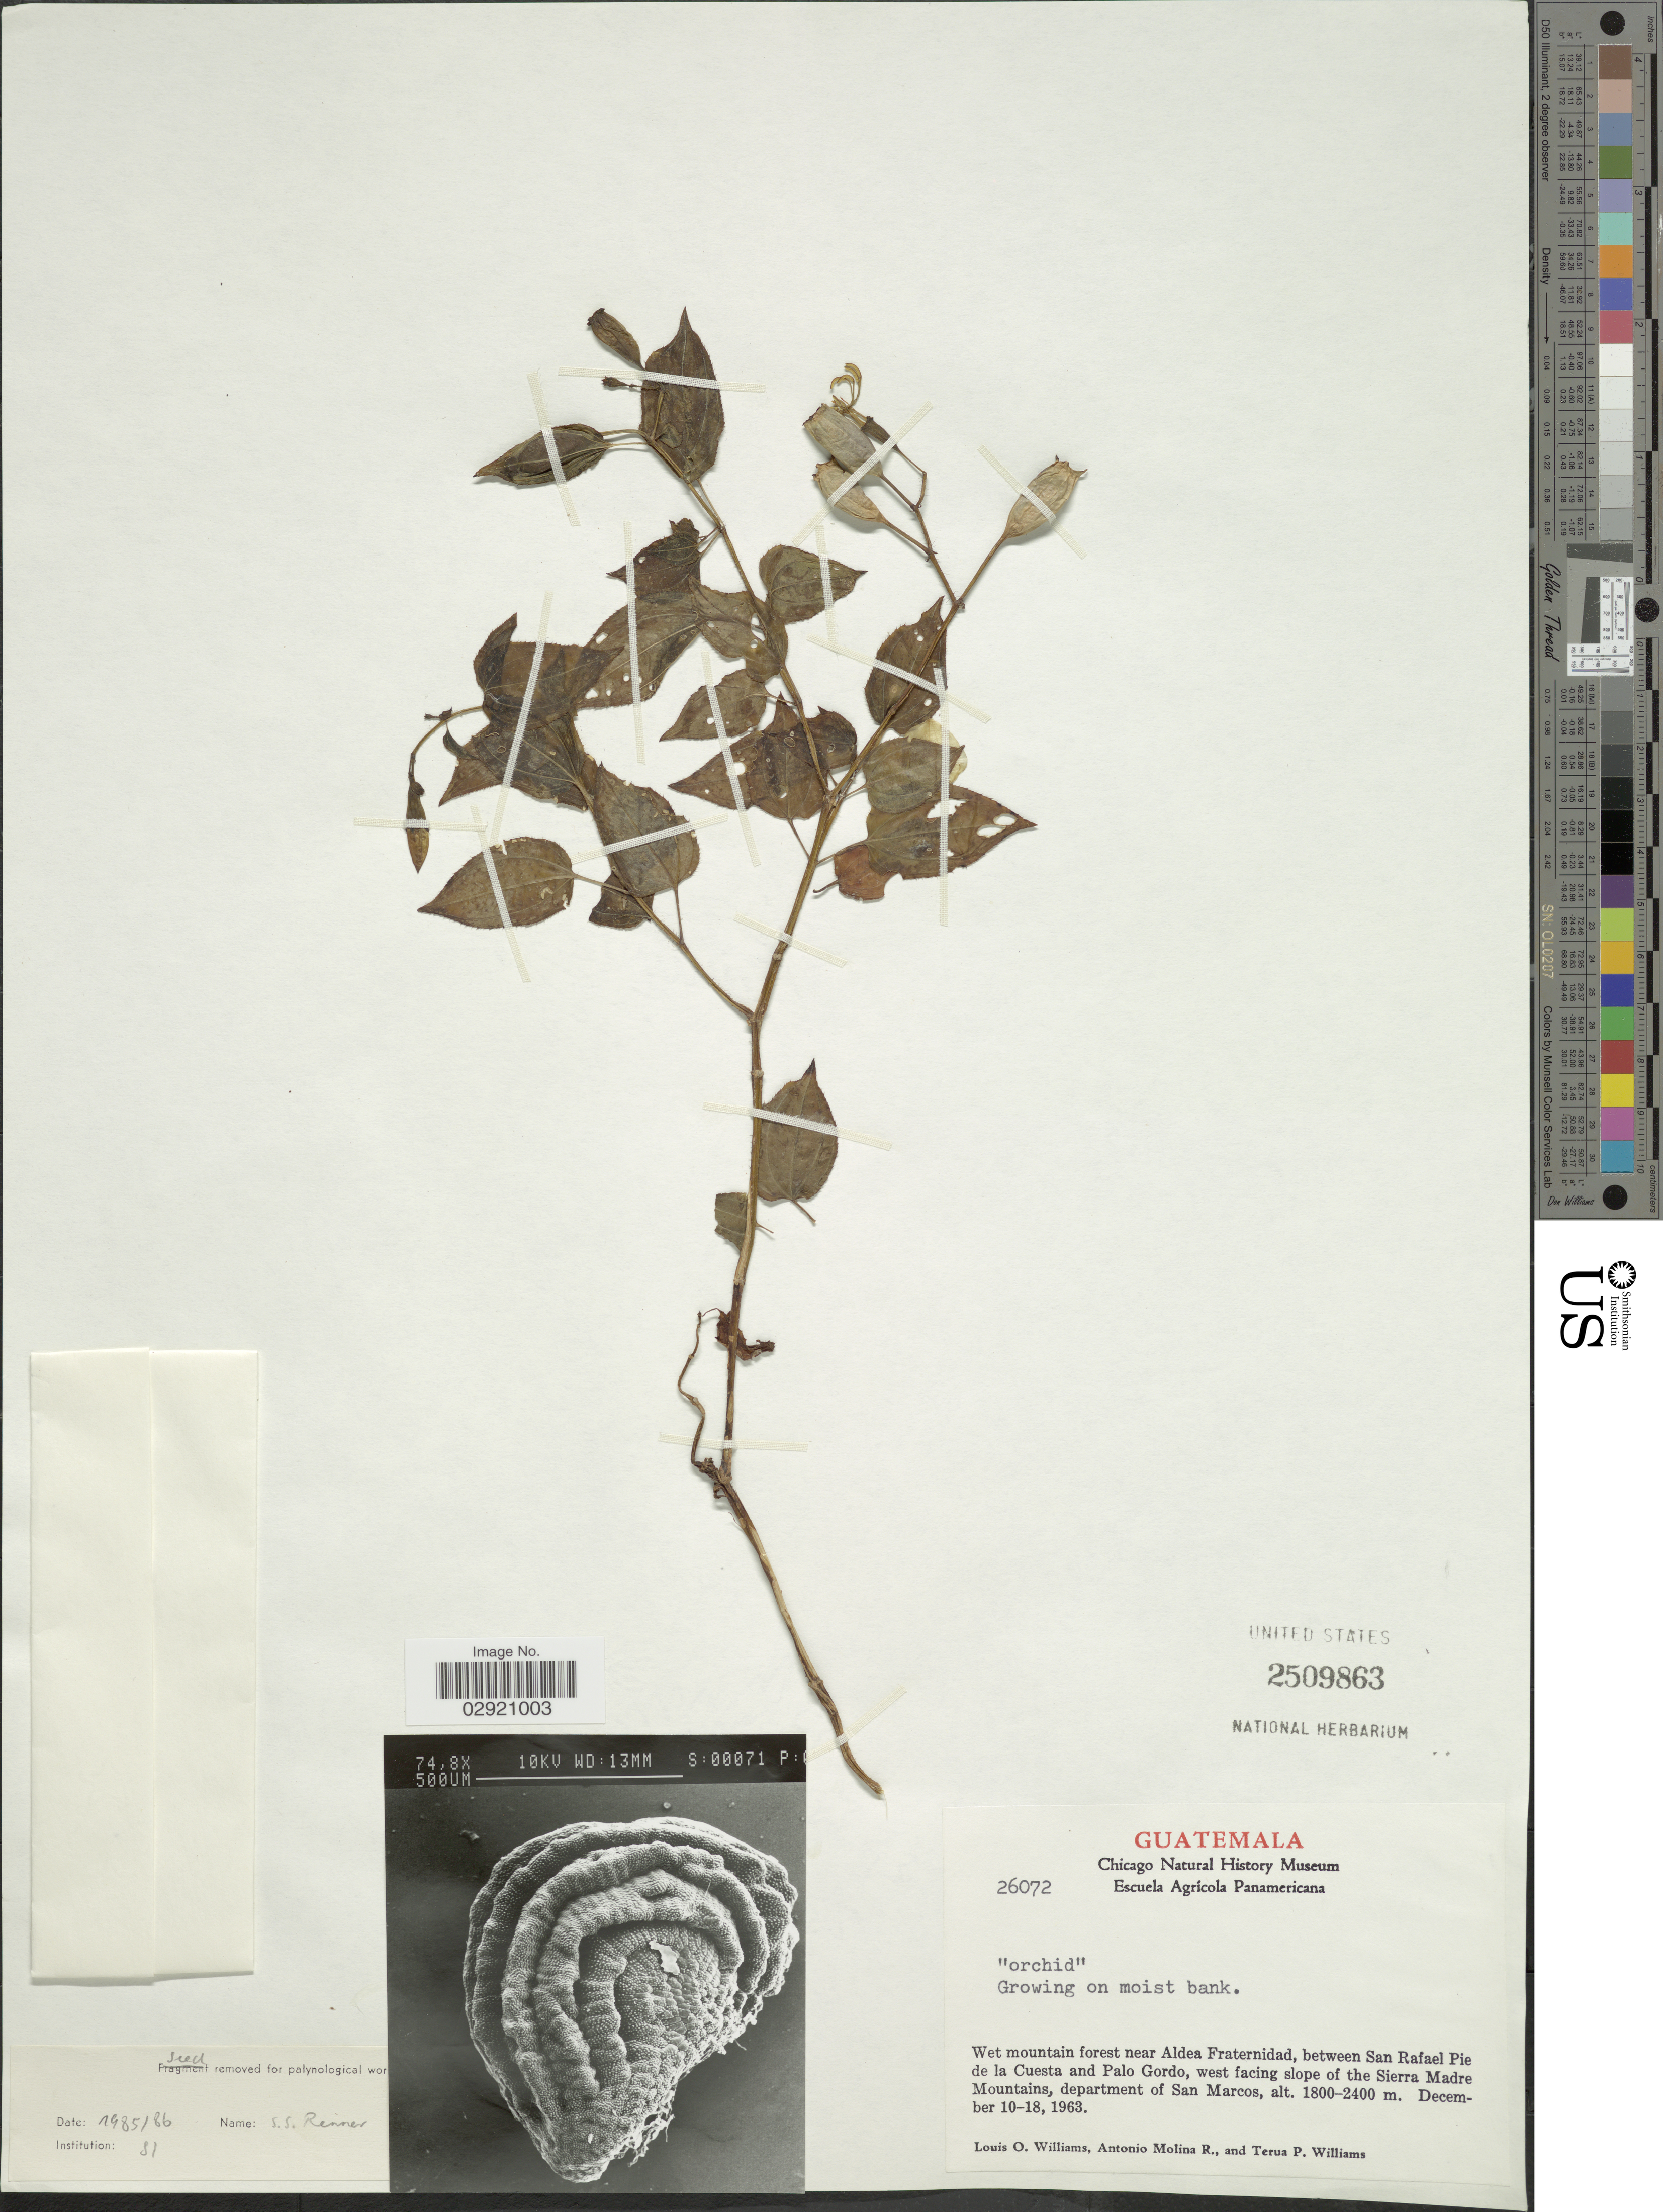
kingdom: Plantae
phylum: Tracheophyta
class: Magnoliopsida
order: Myrtales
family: Melastomataceae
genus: Arthrostemma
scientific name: Arthrostemma ciliatum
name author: Pav. ex D. Don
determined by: Strong, Mark T., (BOT), Smithsonian Institution - National Museum of Natural History (UNITED STATES)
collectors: L. O. Williams, A. Molina R. & T. Williams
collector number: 26072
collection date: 1963-12-10/1963-12-18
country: Guatemala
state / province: San Marcos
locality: Wet mountain forest near Aldea Fraternidad, between San Rafael Pie de la Cuesta and Palo Gordo, west facing slope of the Sierra Madre Mountains, department of San Marcos.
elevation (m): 1800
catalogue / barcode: US 2509863